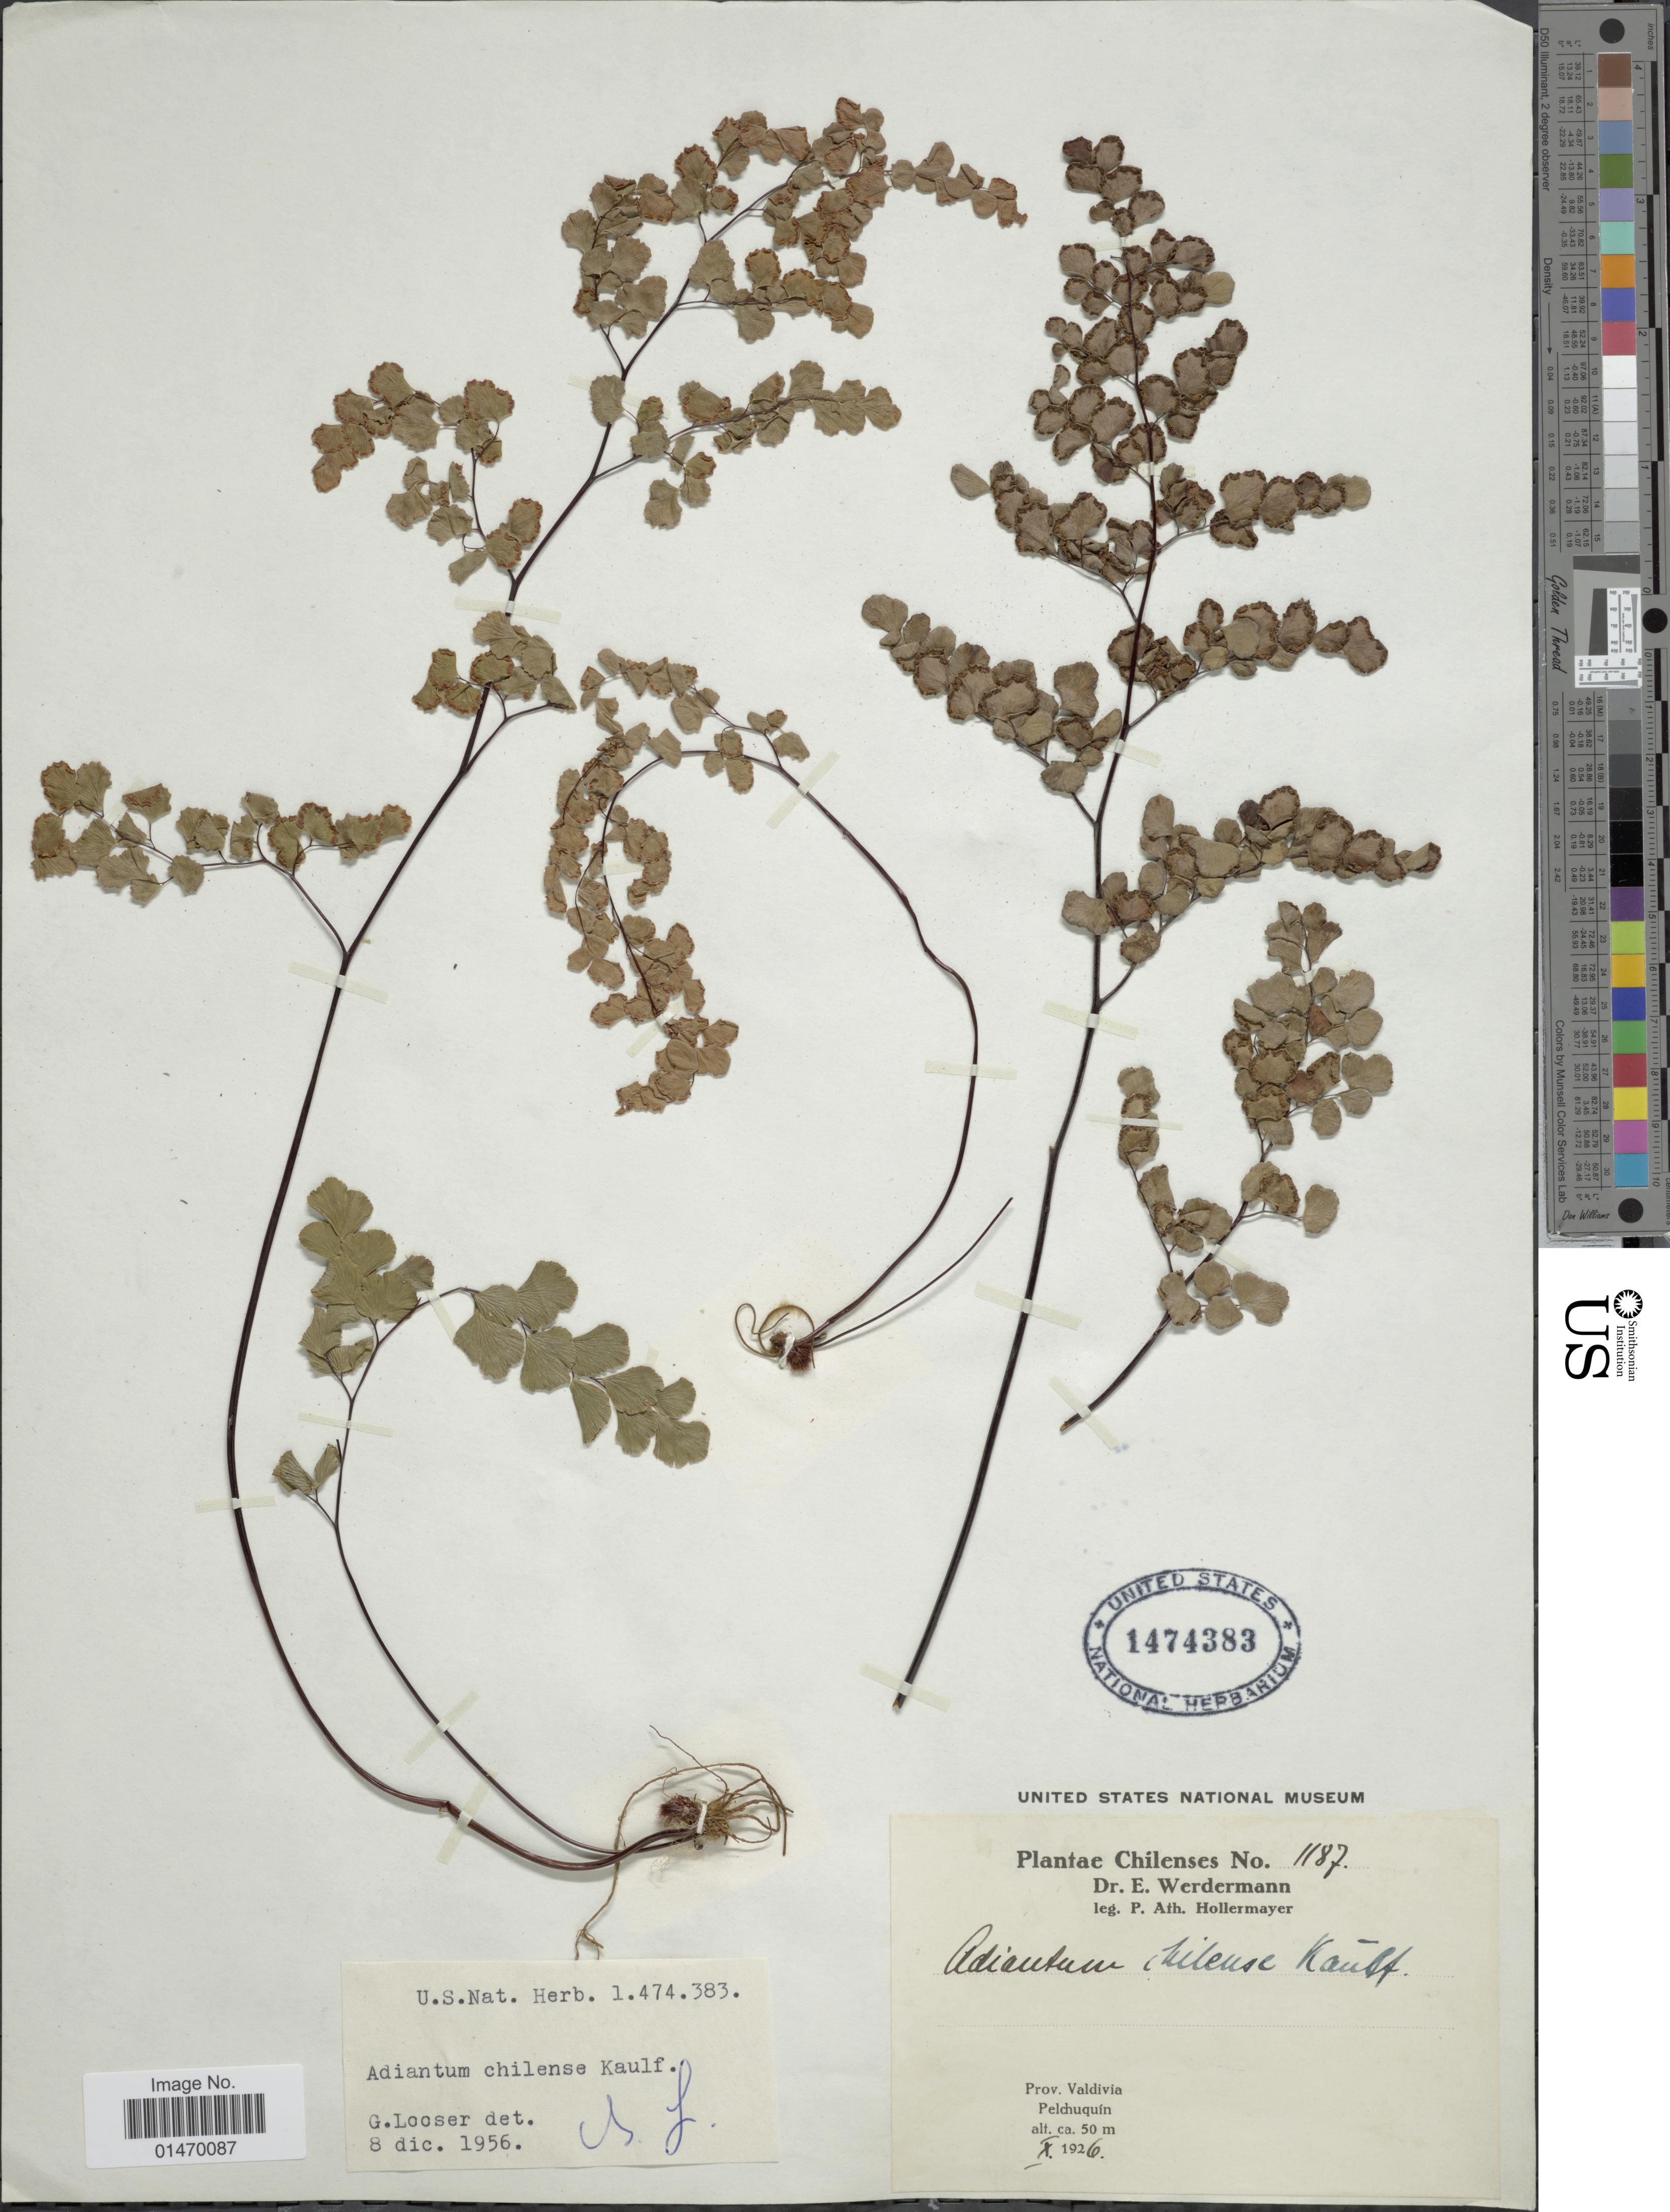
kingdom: Plantae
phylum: Tracheophyta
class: Polypodiopsida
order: Polypodiales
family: Pteridaceae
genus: Adiantum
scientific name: Adiantum chilense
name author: Kaulf.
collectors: P. Hollermayer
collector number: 1187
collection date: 1929-10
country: Chile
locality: Prov. Valdiviam Pelchuquin.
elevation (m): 50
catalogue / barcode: US 1474383